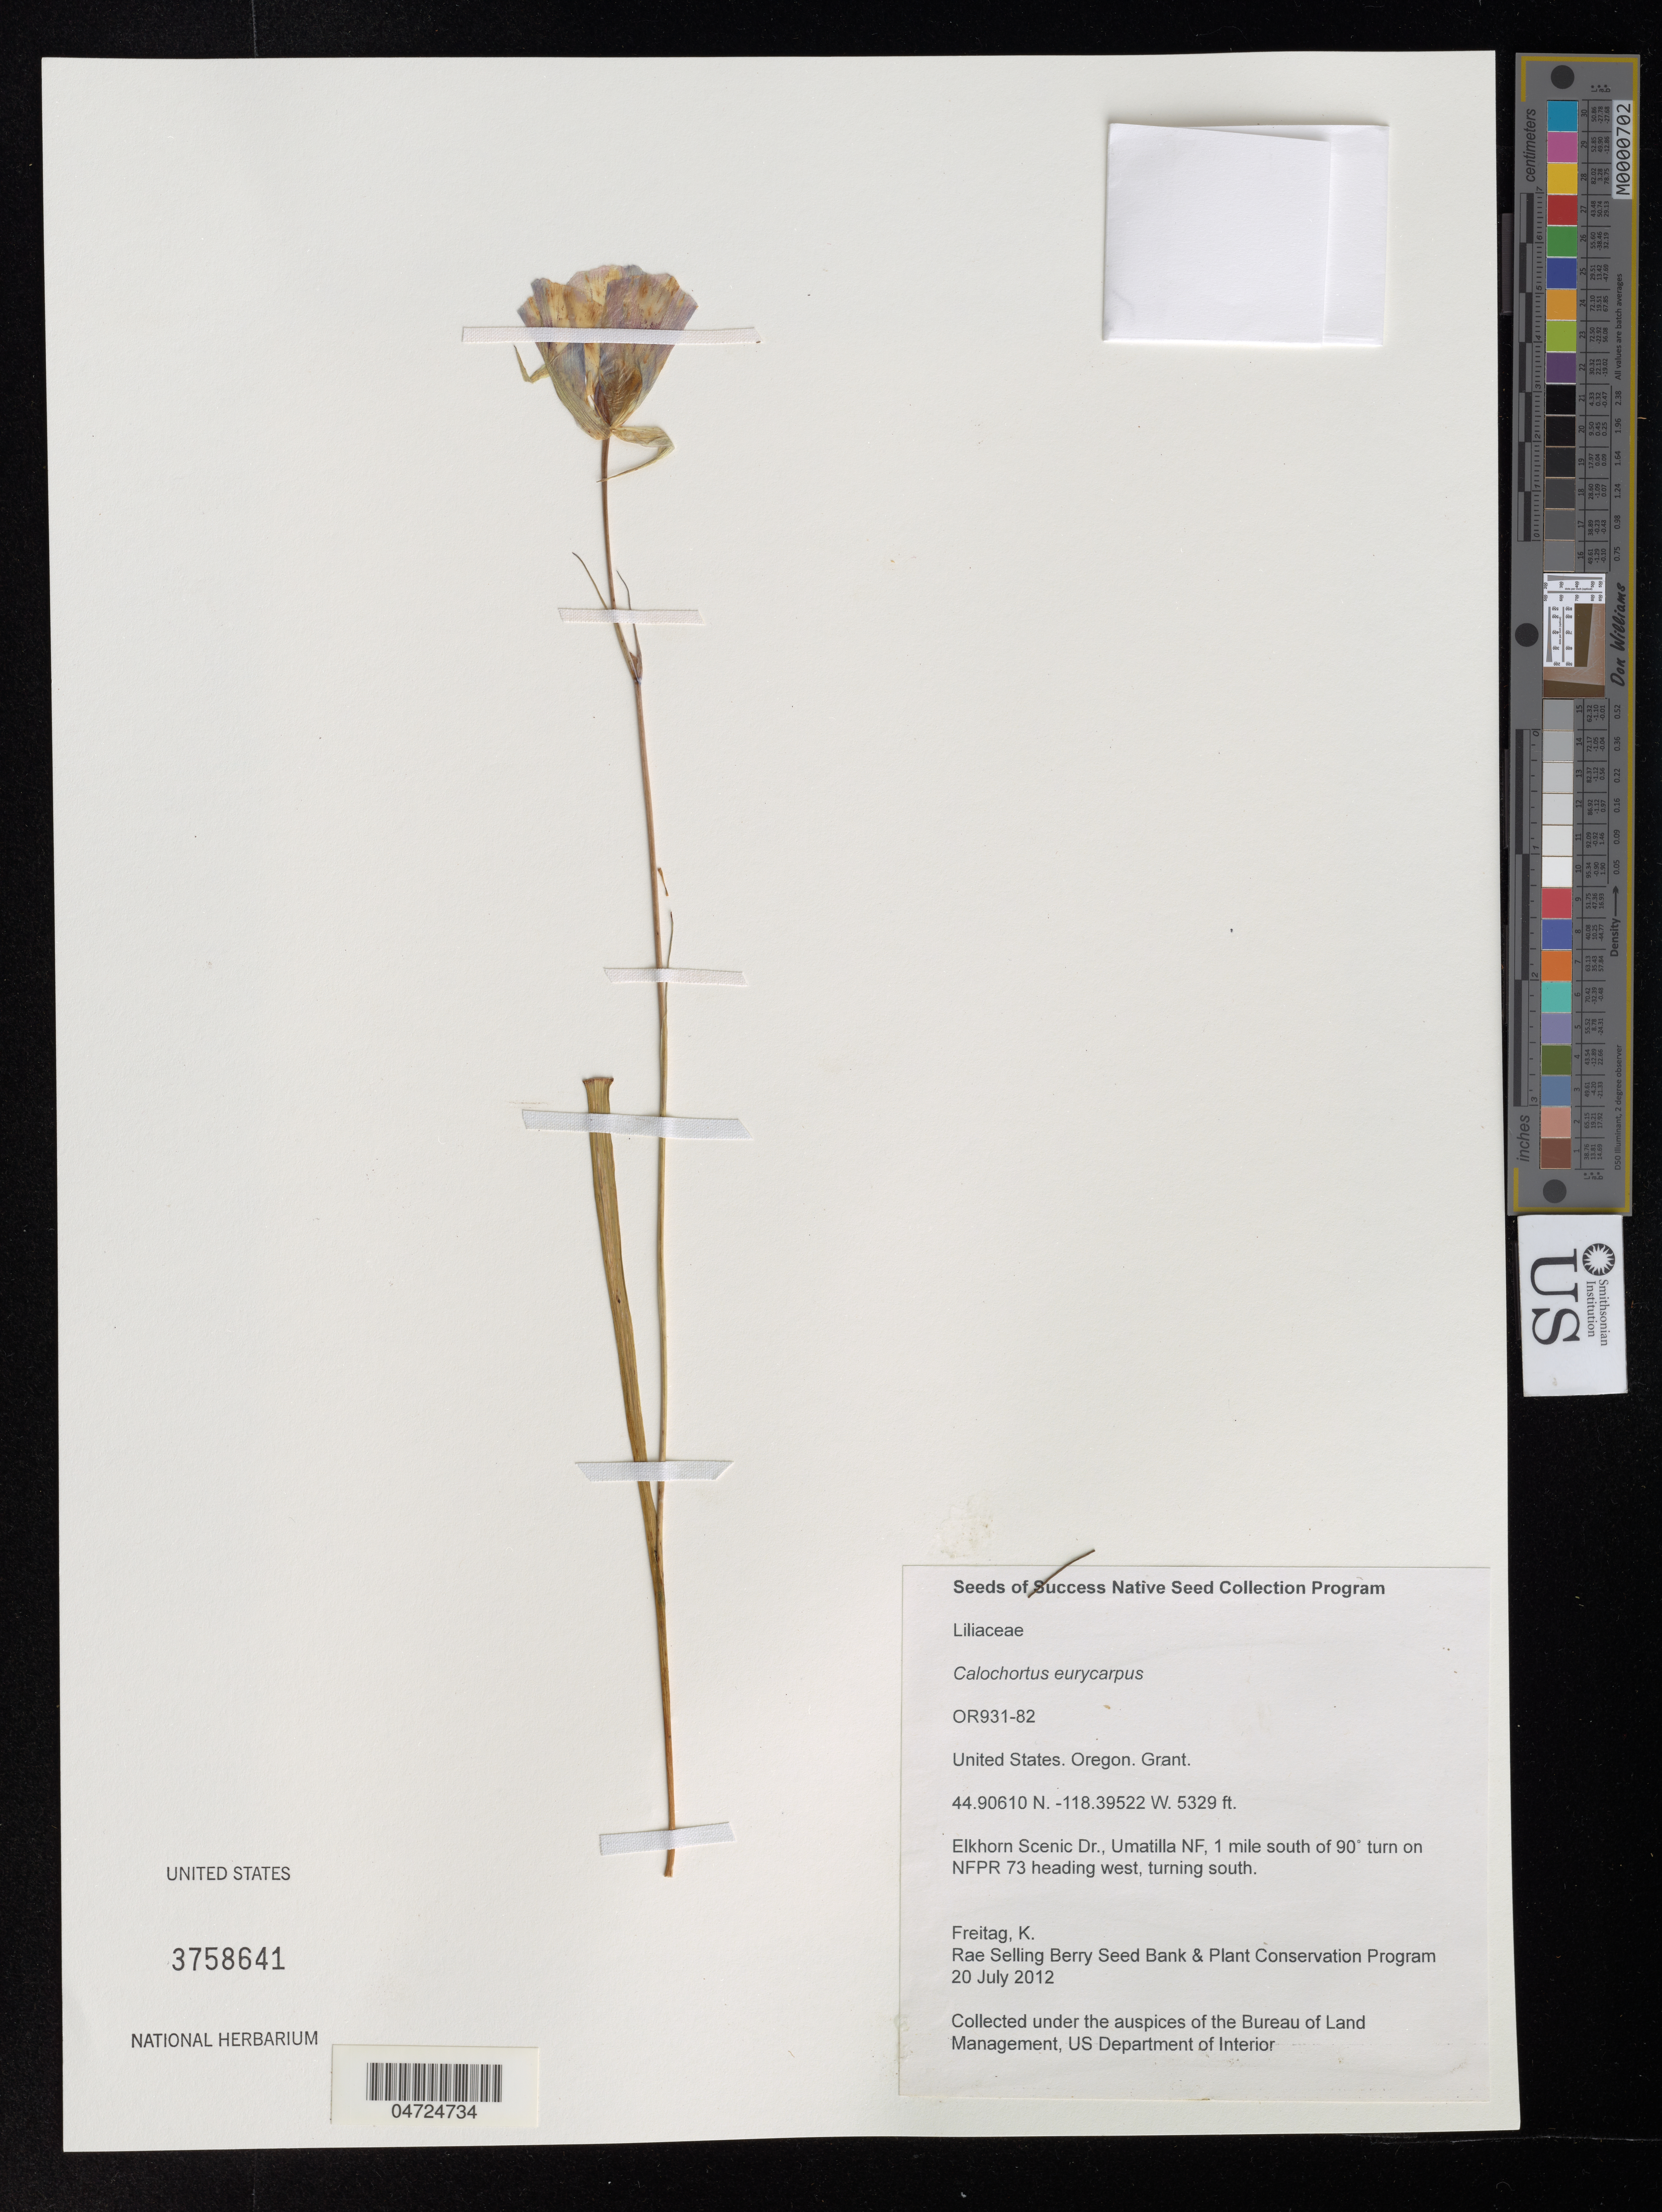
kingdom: Plantae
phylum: Tracheophyta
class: Liliopsida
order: Liliales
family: Liliaceae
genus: Calochortus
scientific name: Calochortus eurycarpus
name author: S. Watson in C. King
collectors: K. Freitag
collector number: OR931-82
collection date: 2012-07-20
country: United States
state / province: Oregon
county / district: Grant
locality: Grant. Elkhorn Scenic Dr., Umatilla NF, 1 mile south of 90º turn on NFPR 73 heading west, turning south.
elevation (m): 1624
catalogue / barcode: US 3758641